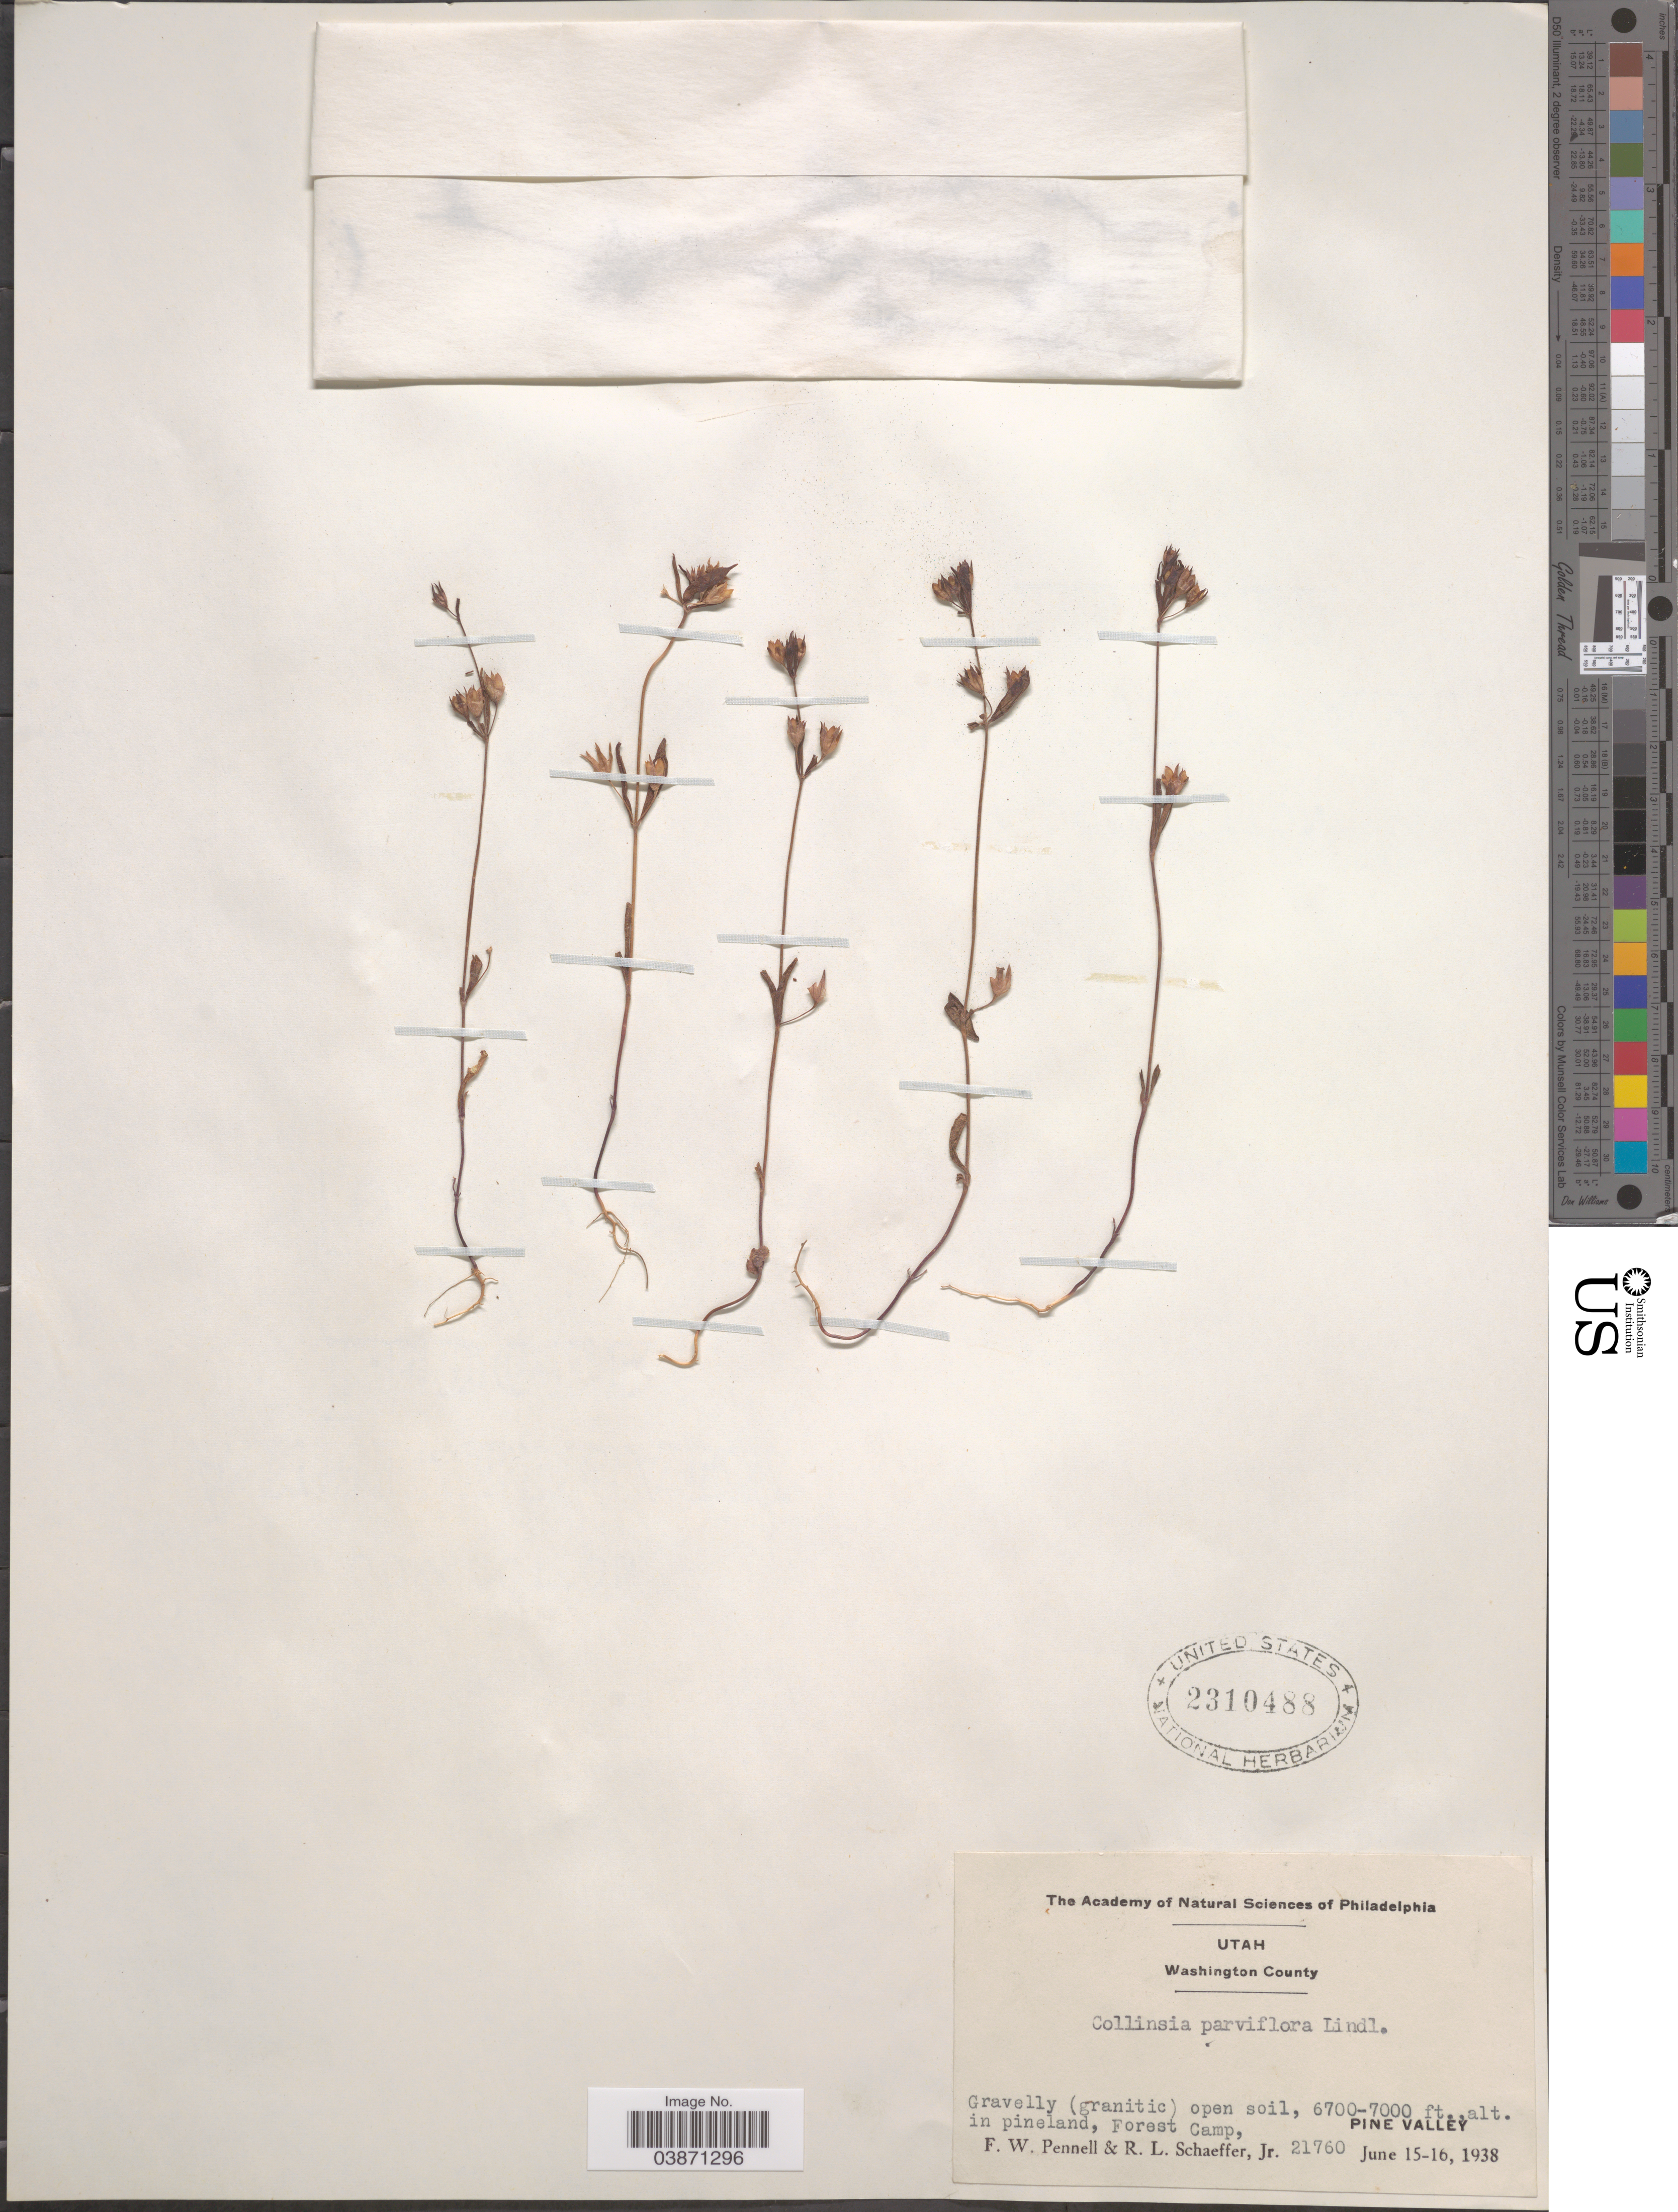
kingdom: Plantae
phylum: Tracheophyta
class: Magnoliopsida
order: Lamiales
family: Plantaginaceae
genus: Collinsia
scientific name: Collinsia parviflora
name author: Douglas ex Lindl.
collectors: F. W. Pennell & R. L. Schaeffer Jr.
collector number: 21760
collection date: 1938-06-15/1938-06-16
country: United States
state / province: Utah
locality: Washington County. Forest Camp, Pine Valley.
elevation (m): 2042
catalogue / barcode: US 2310488